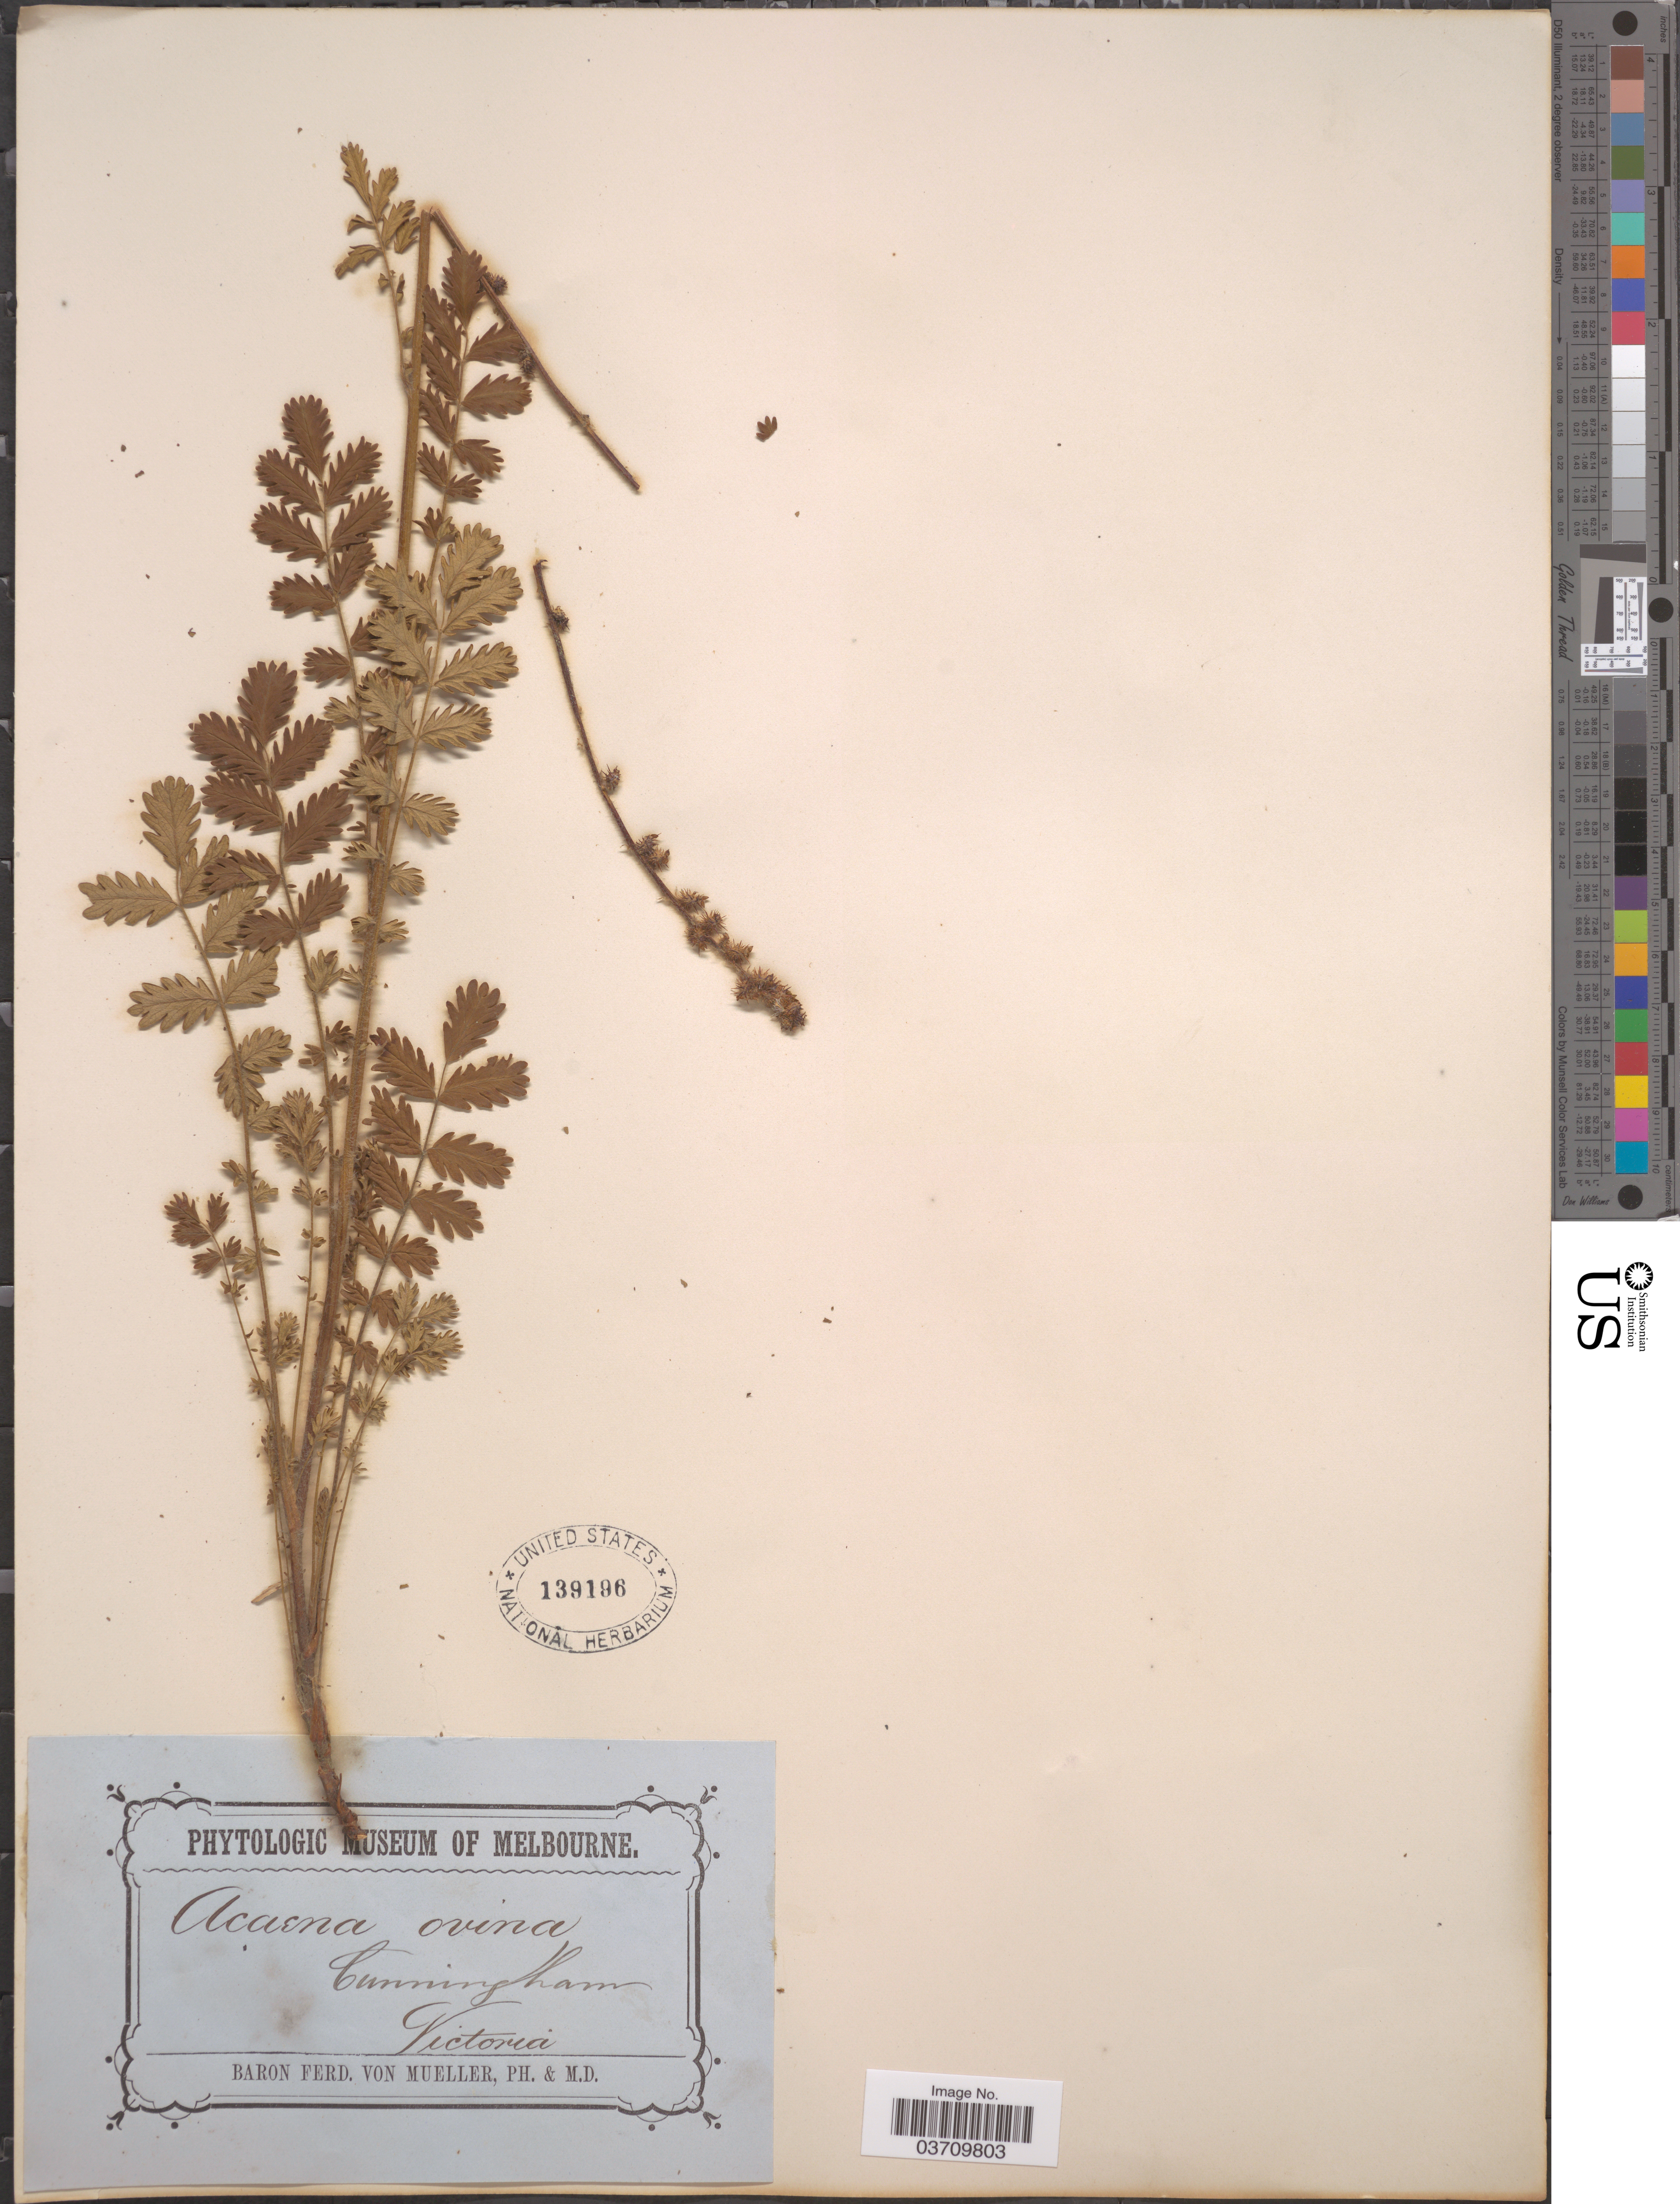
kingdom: Plantae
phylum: Tracheophyta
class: Magnoliopsida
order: Rosales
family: Rosaceae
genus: Acaena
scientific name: Acaena ovina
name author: A. Cunn.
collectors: F. Mueller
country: Australia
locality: Victoria.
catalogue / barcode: US 139196